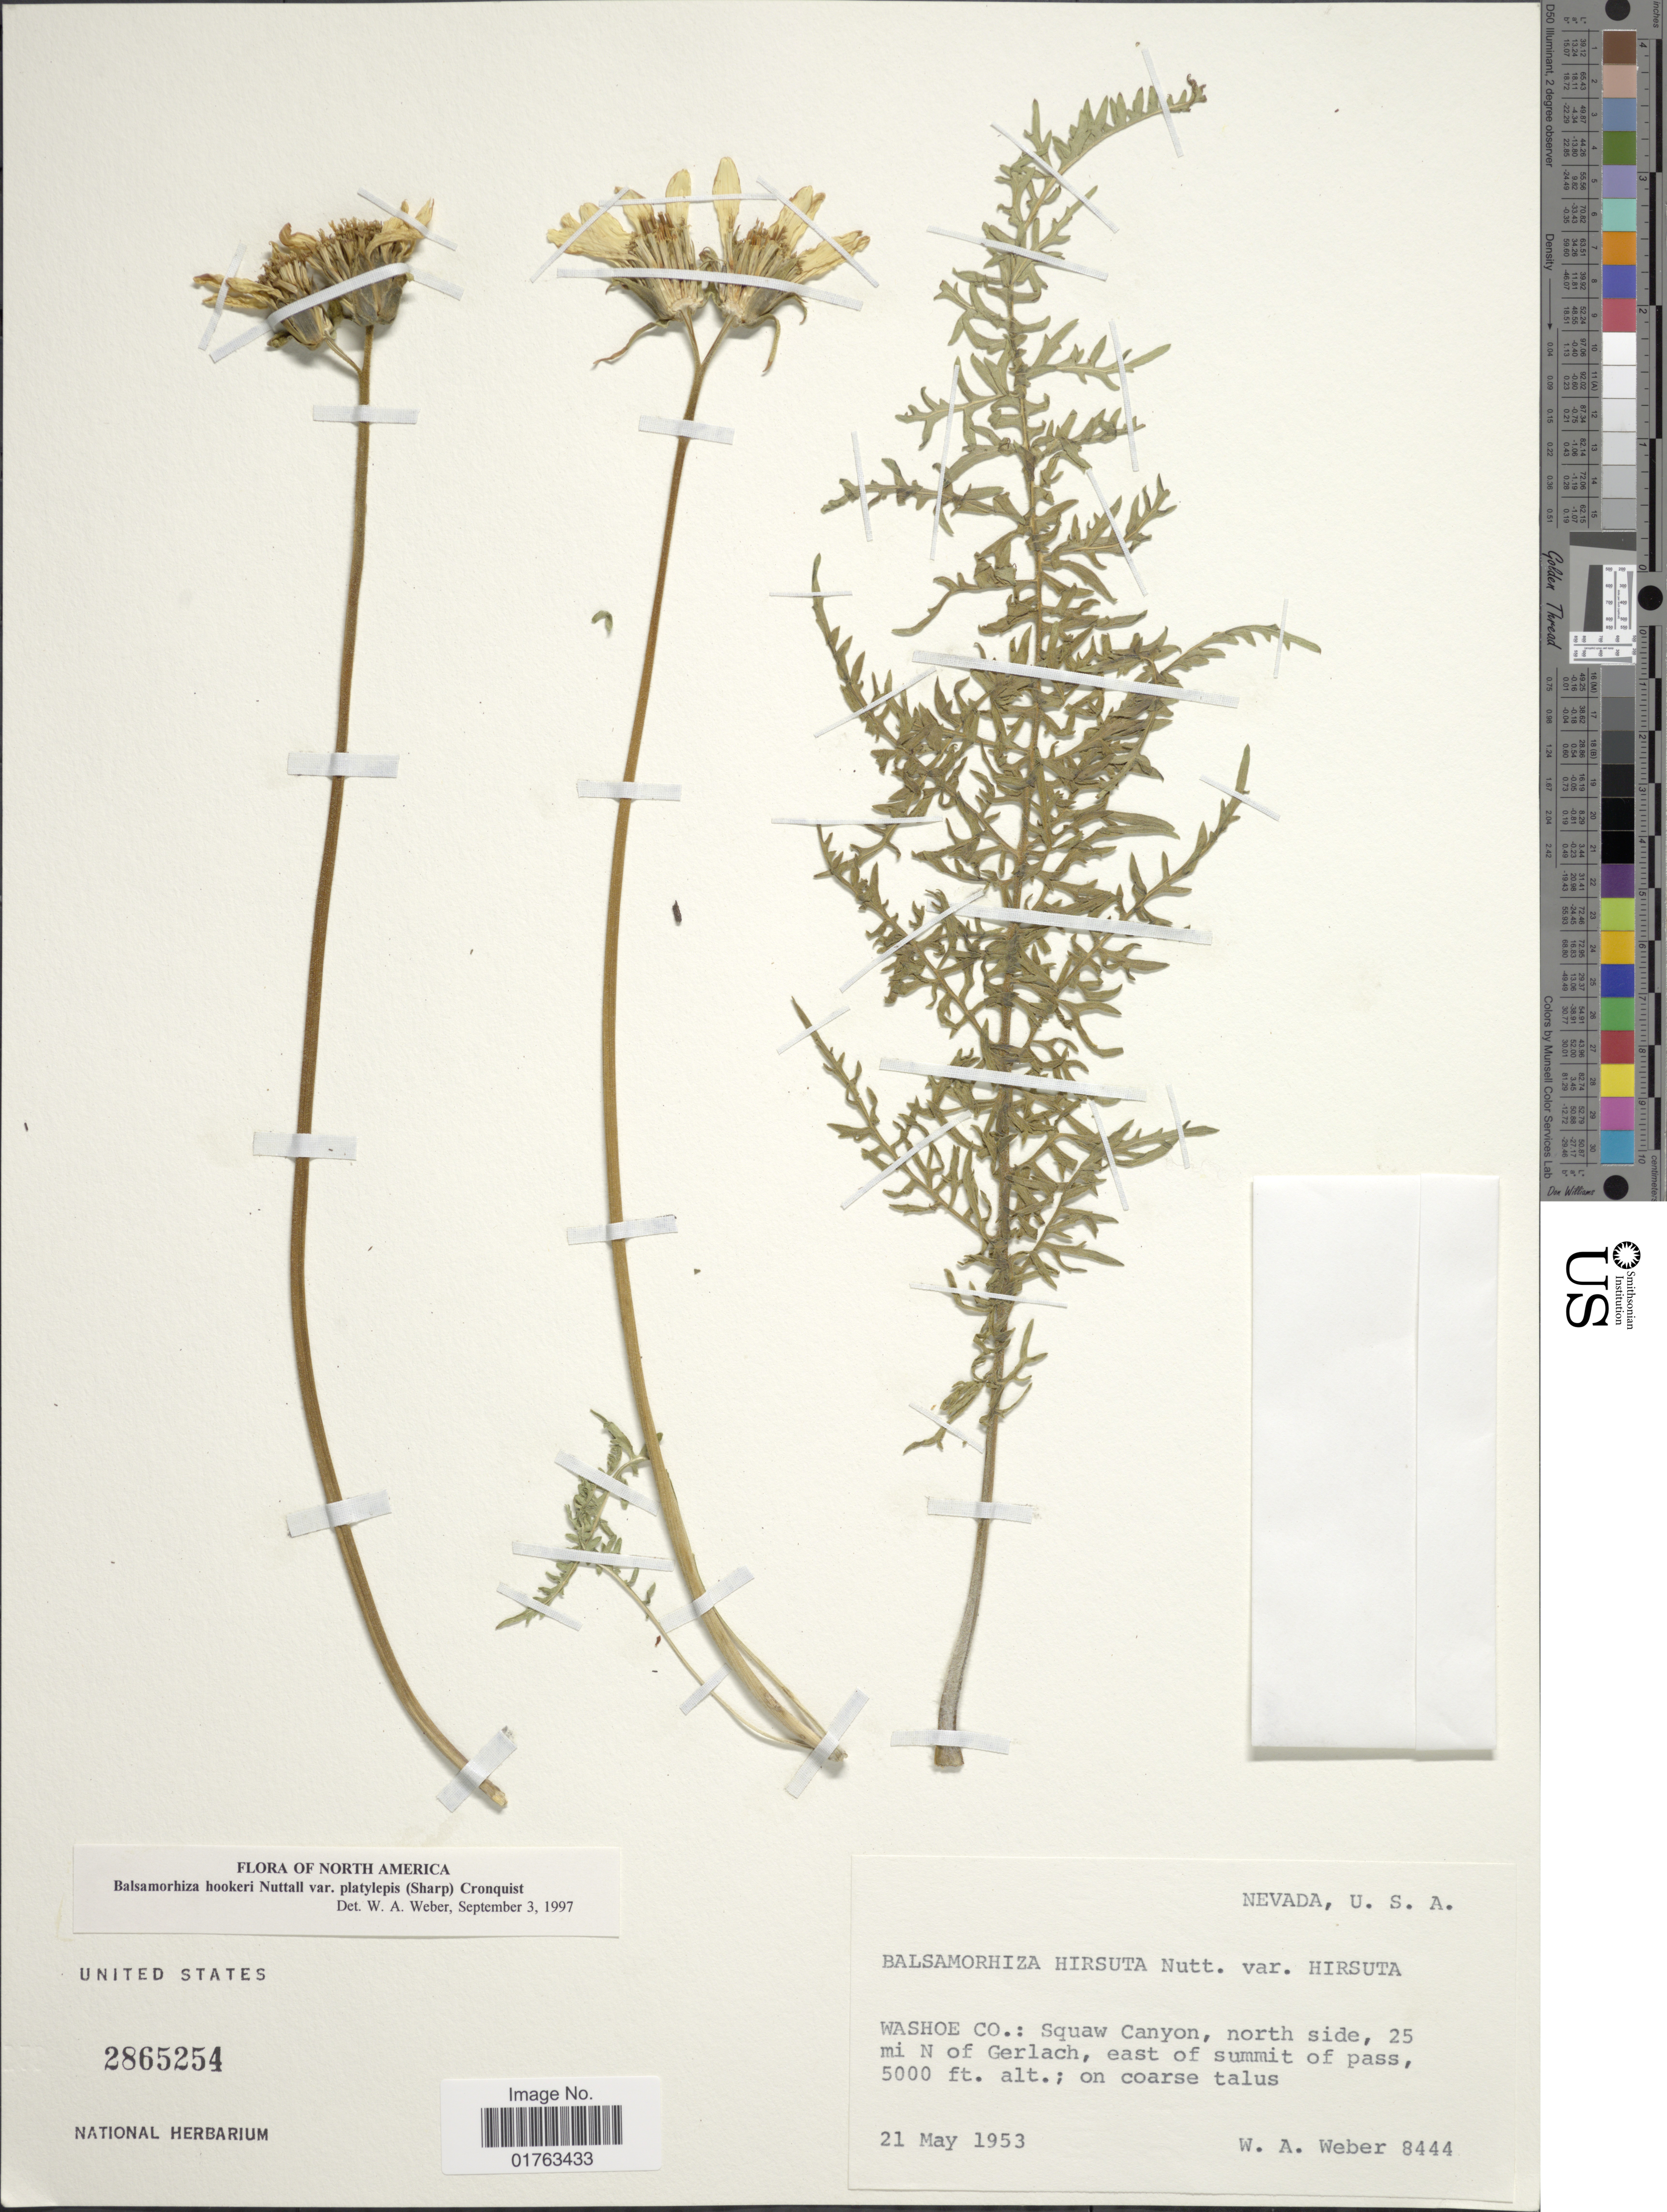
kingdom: Plantae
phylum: Tracheophyta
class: Magnoliopsida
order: Asterales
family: Asteraceae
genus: Balsamorhiza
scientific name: Balsamorhiza hookeri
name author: Nutt.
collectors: W. A. Weber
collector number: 8444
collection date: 1953-05-21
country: United States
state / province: Nevada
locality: Washoe Co.: Squaw Canyon, north side, 25 mi N of Gerlach, east of summit of pass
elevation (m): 1524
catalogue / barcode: US 2865254